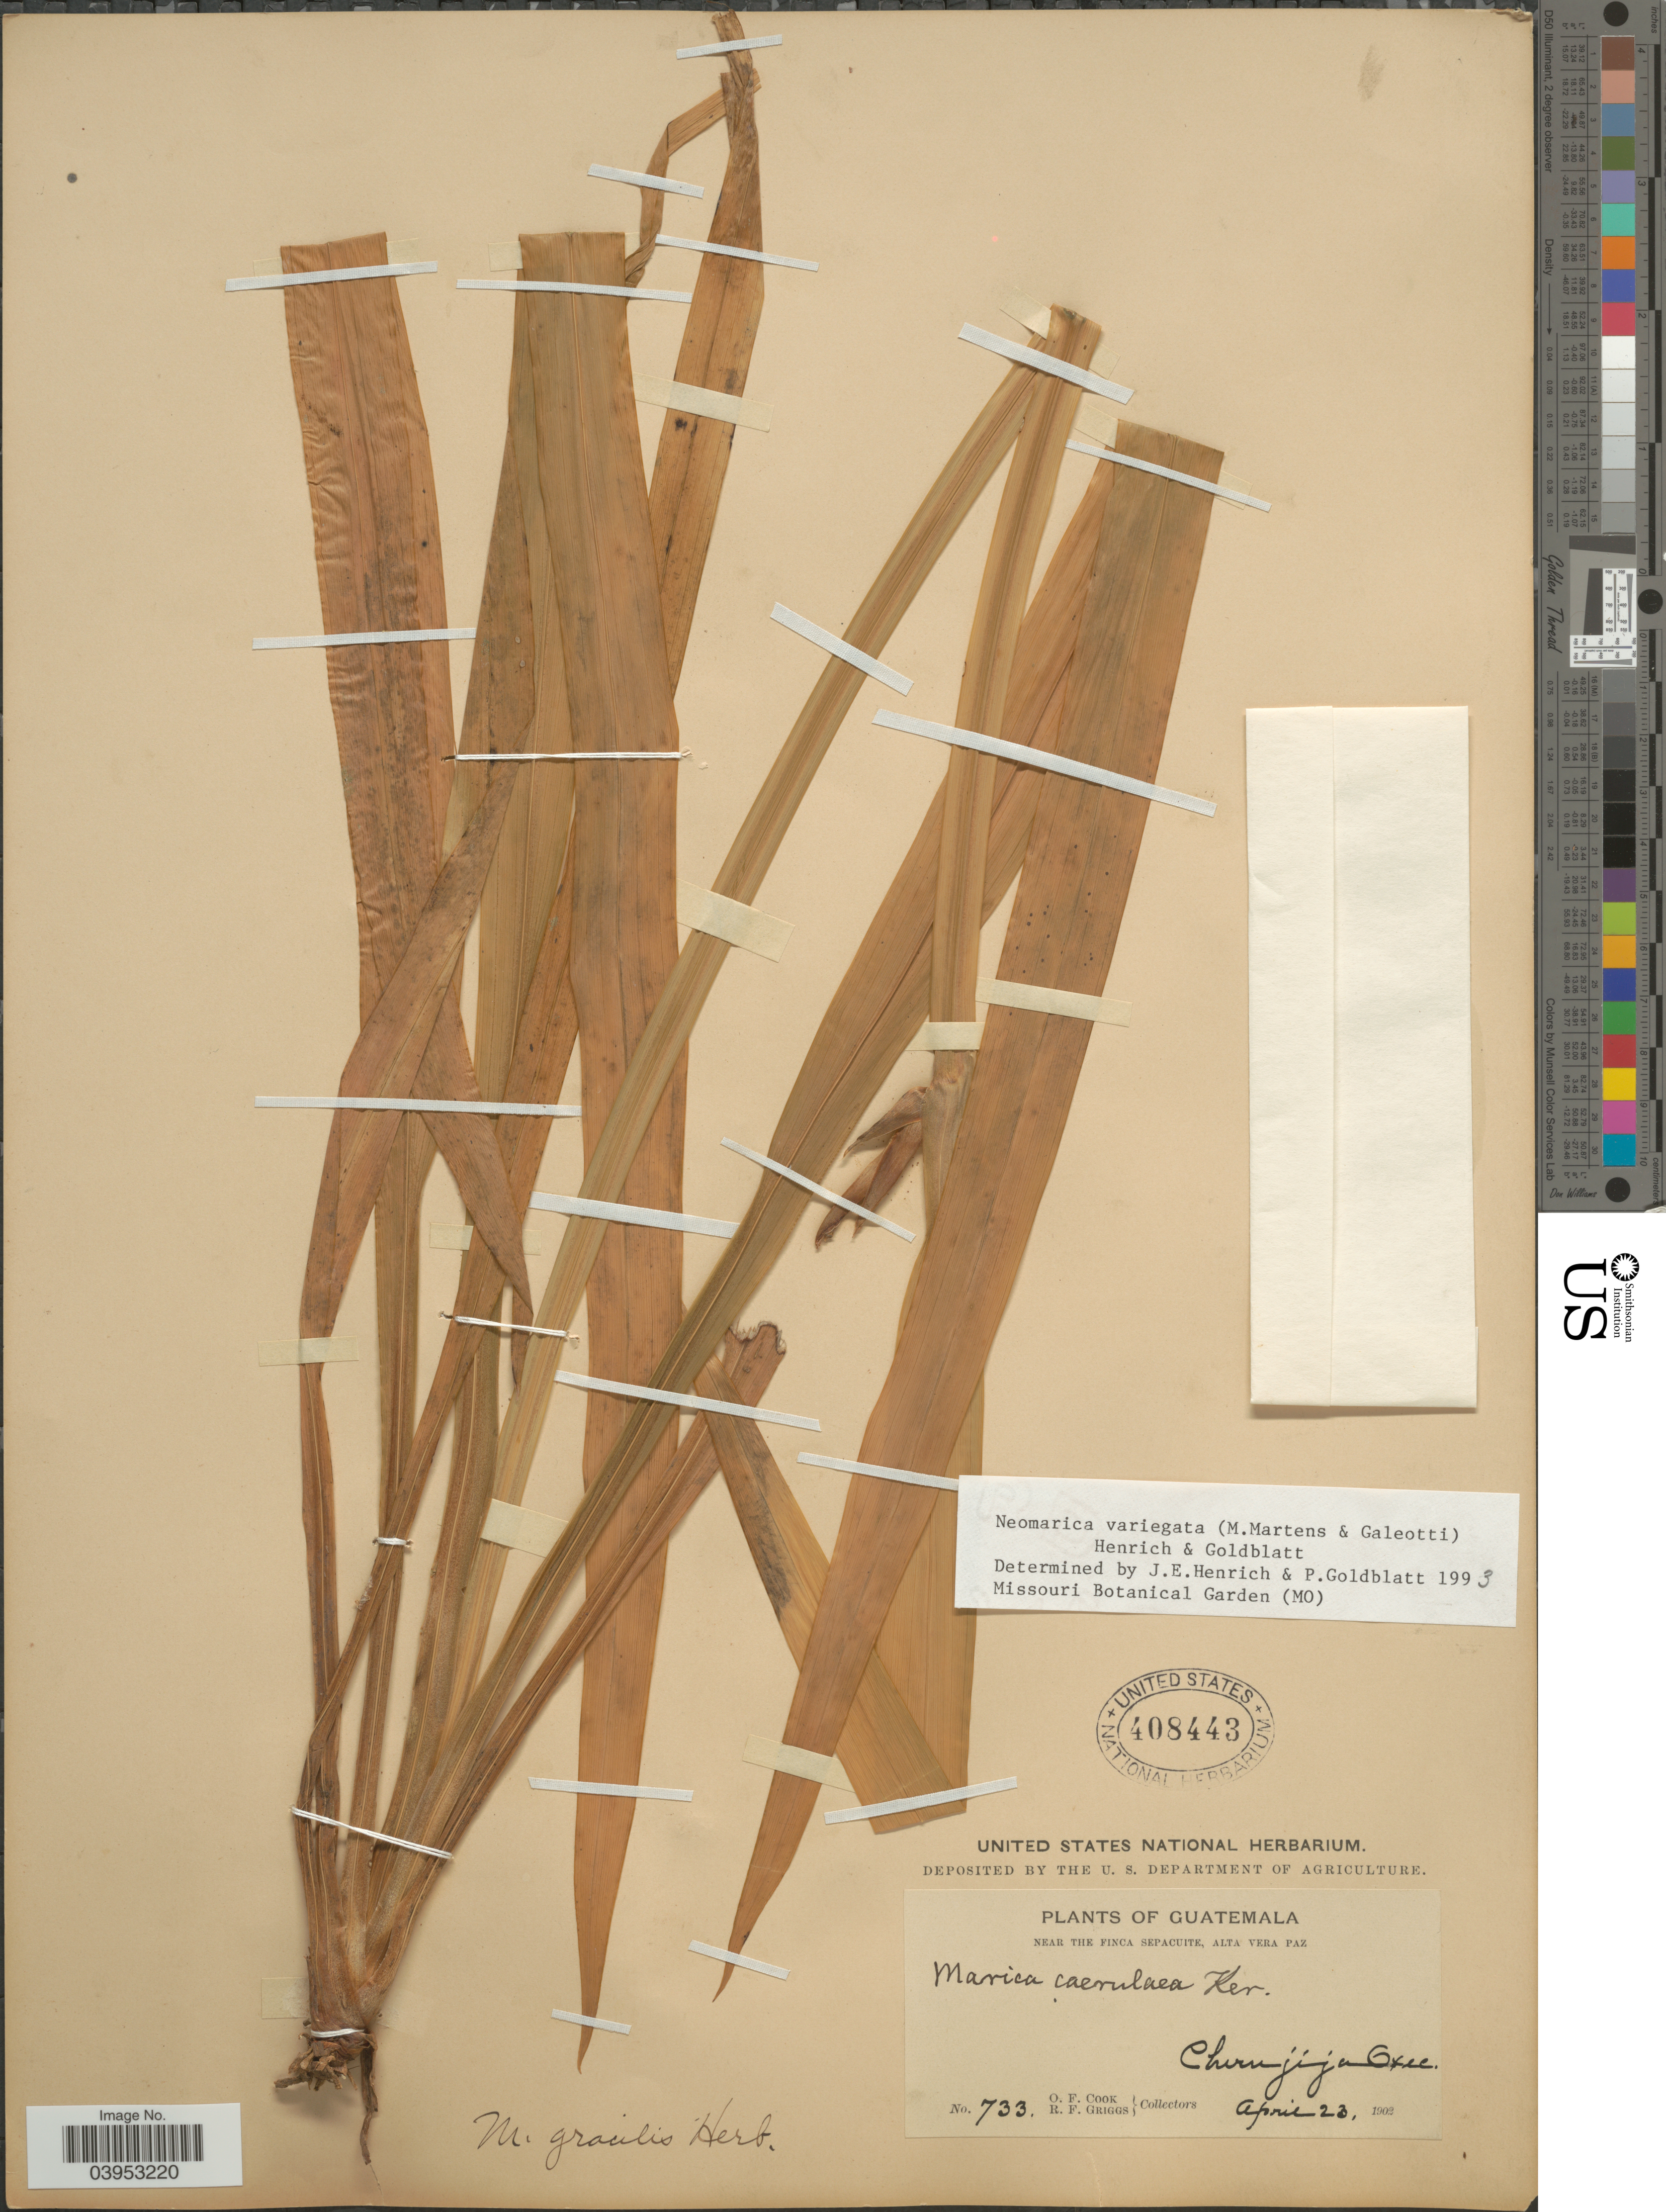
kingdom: Plantae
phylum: Tracheophyta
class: Liliopsida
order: Asparagales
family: Iridaceae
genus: Neomarica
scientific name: Neomarica variegata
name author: (M. Martens & Galeotti) Henrich & Goldblatt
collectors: O. F. Cook & R. F. Griggs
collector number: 733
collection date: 1902-04-23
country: Guatemala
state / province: Alta Verapaz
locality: Near the Finca Sepacuite. Chirujija Oxee.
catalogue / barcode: US 408443